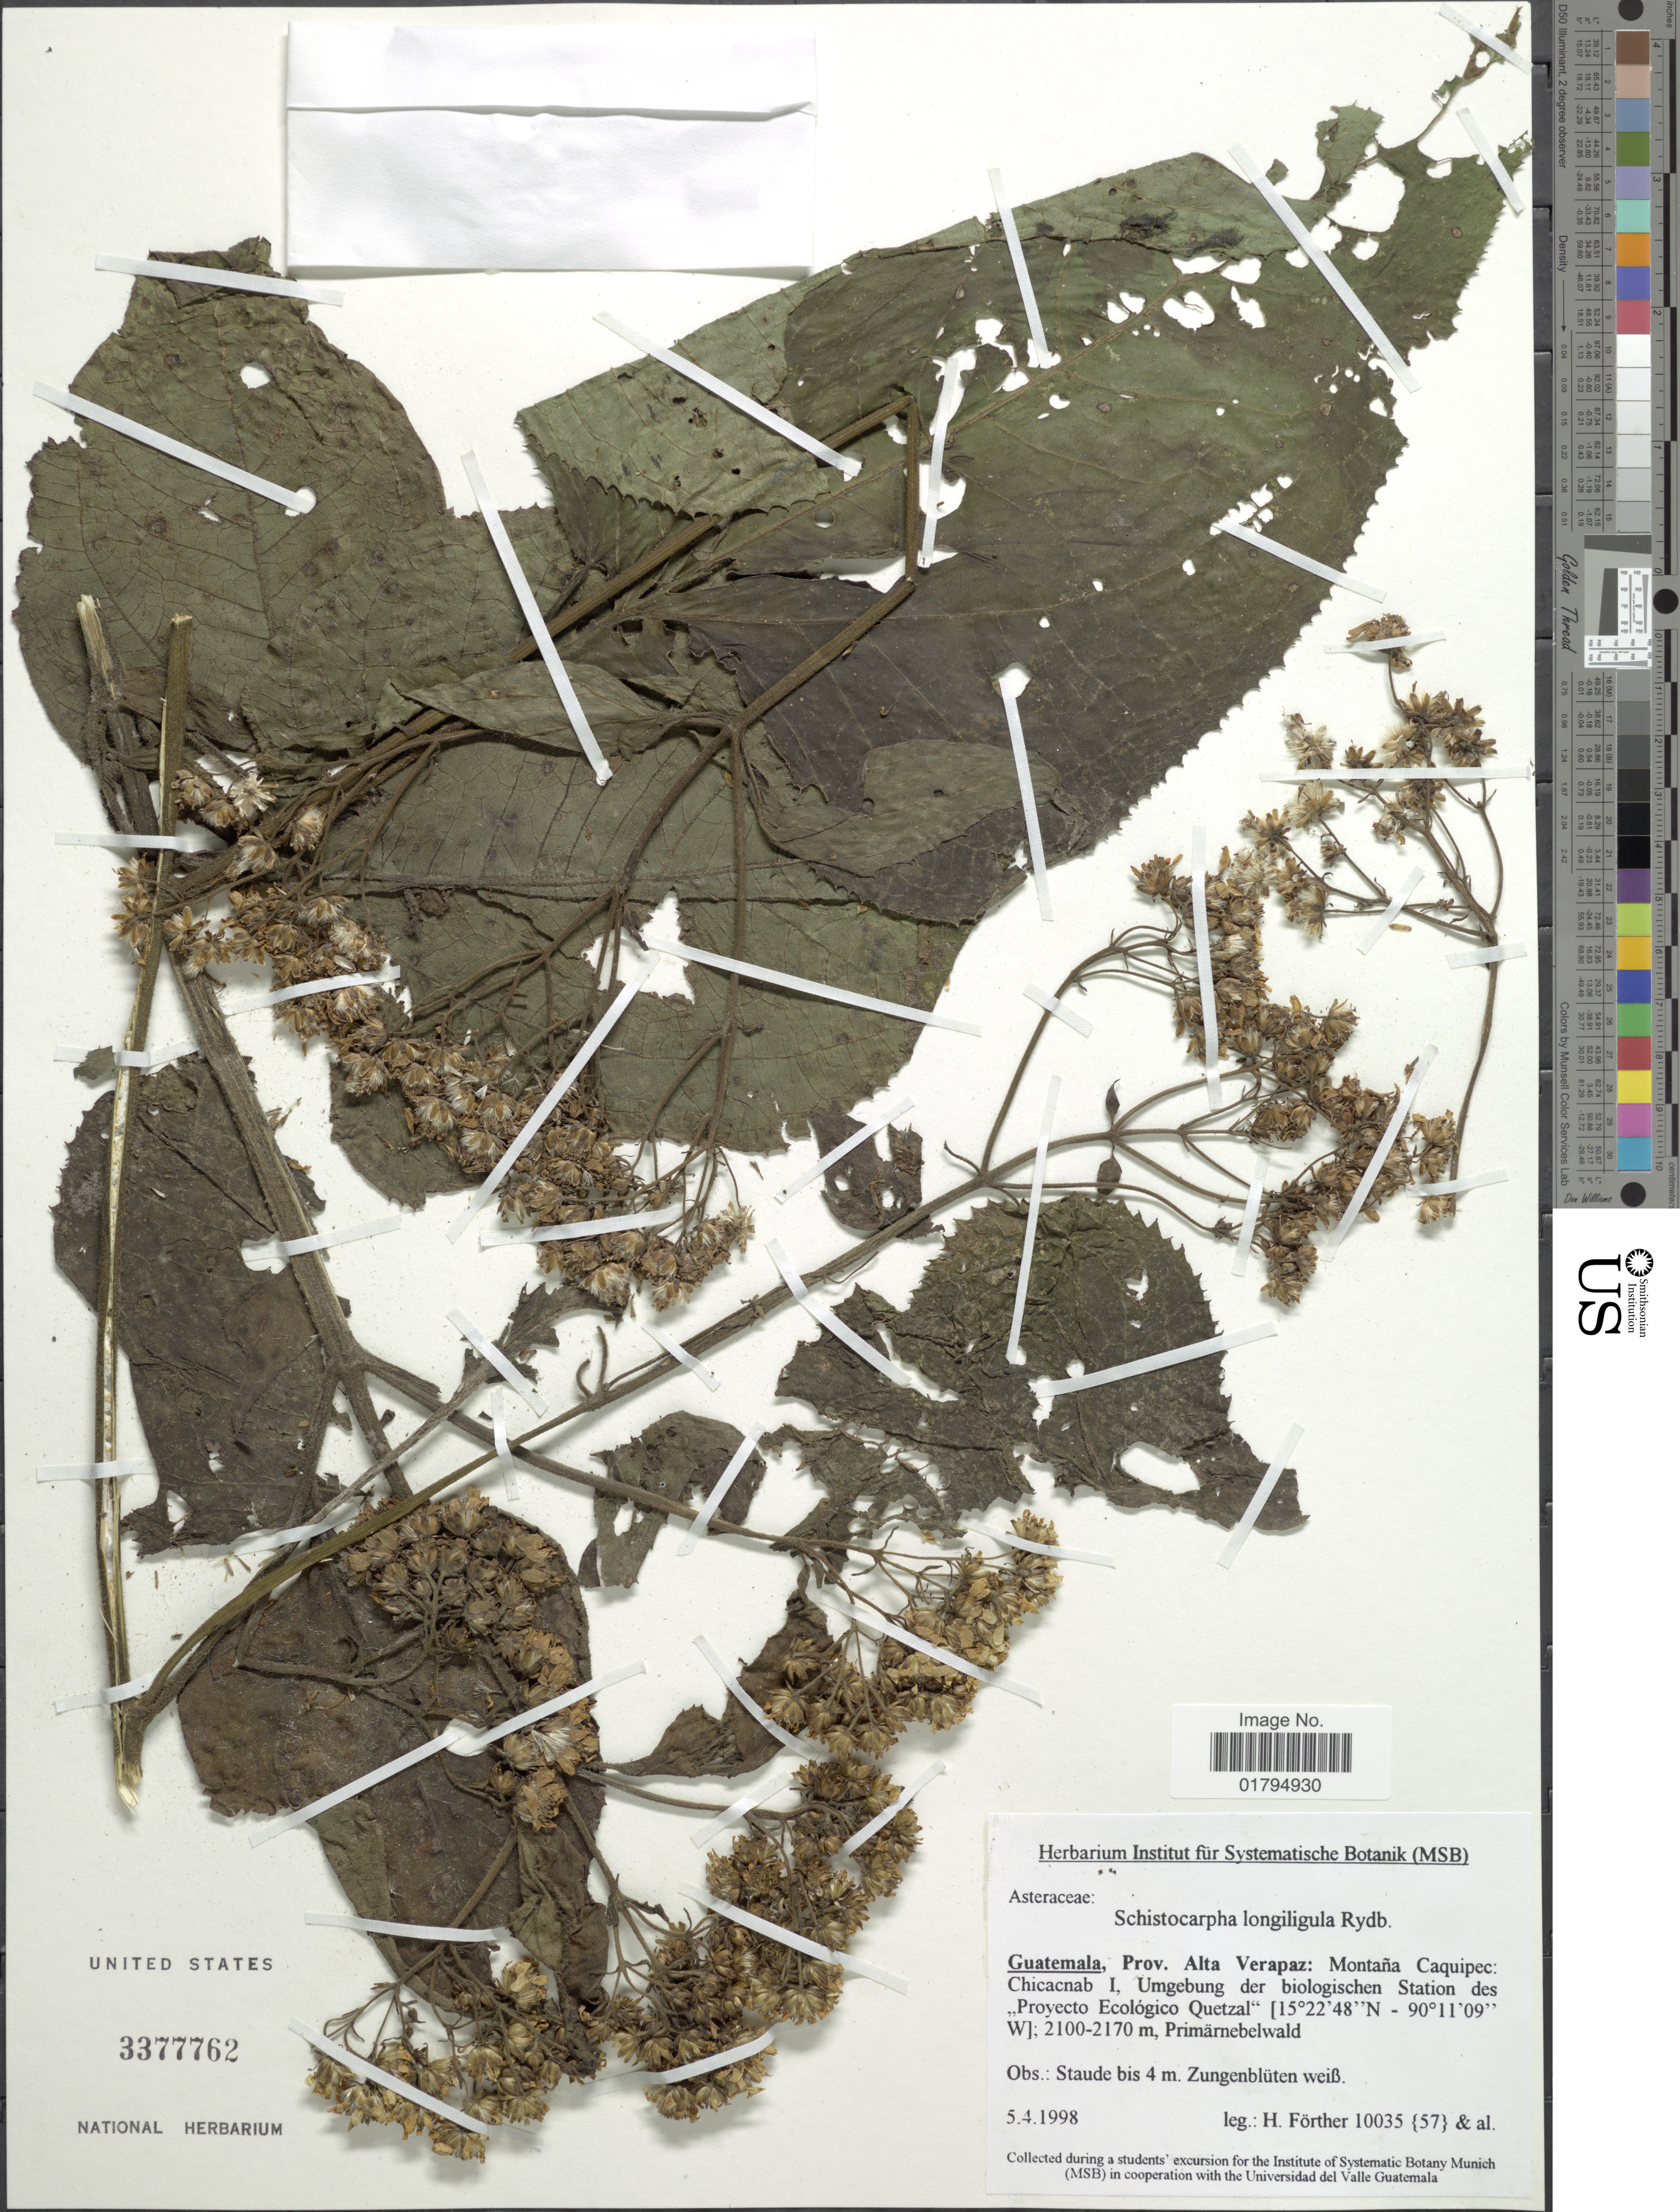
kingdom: Plantae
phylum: Tracheophyta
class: Magnoliopsida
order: Asterales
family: Asteraceae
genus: Schistocarpha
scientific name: Schistocarpha hondurensis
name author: Standl. & L.O. Williams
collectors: H. Förther & et al.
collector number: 10035/57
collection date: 1998-04-05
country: Guatemala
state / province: Alta Verapaz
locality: Montana Caquipec: Chicacnab I, Umgebung der biologischen Station des " Proyecto Ecologico Quetzal"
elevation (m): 2100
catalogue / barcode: US 3377762